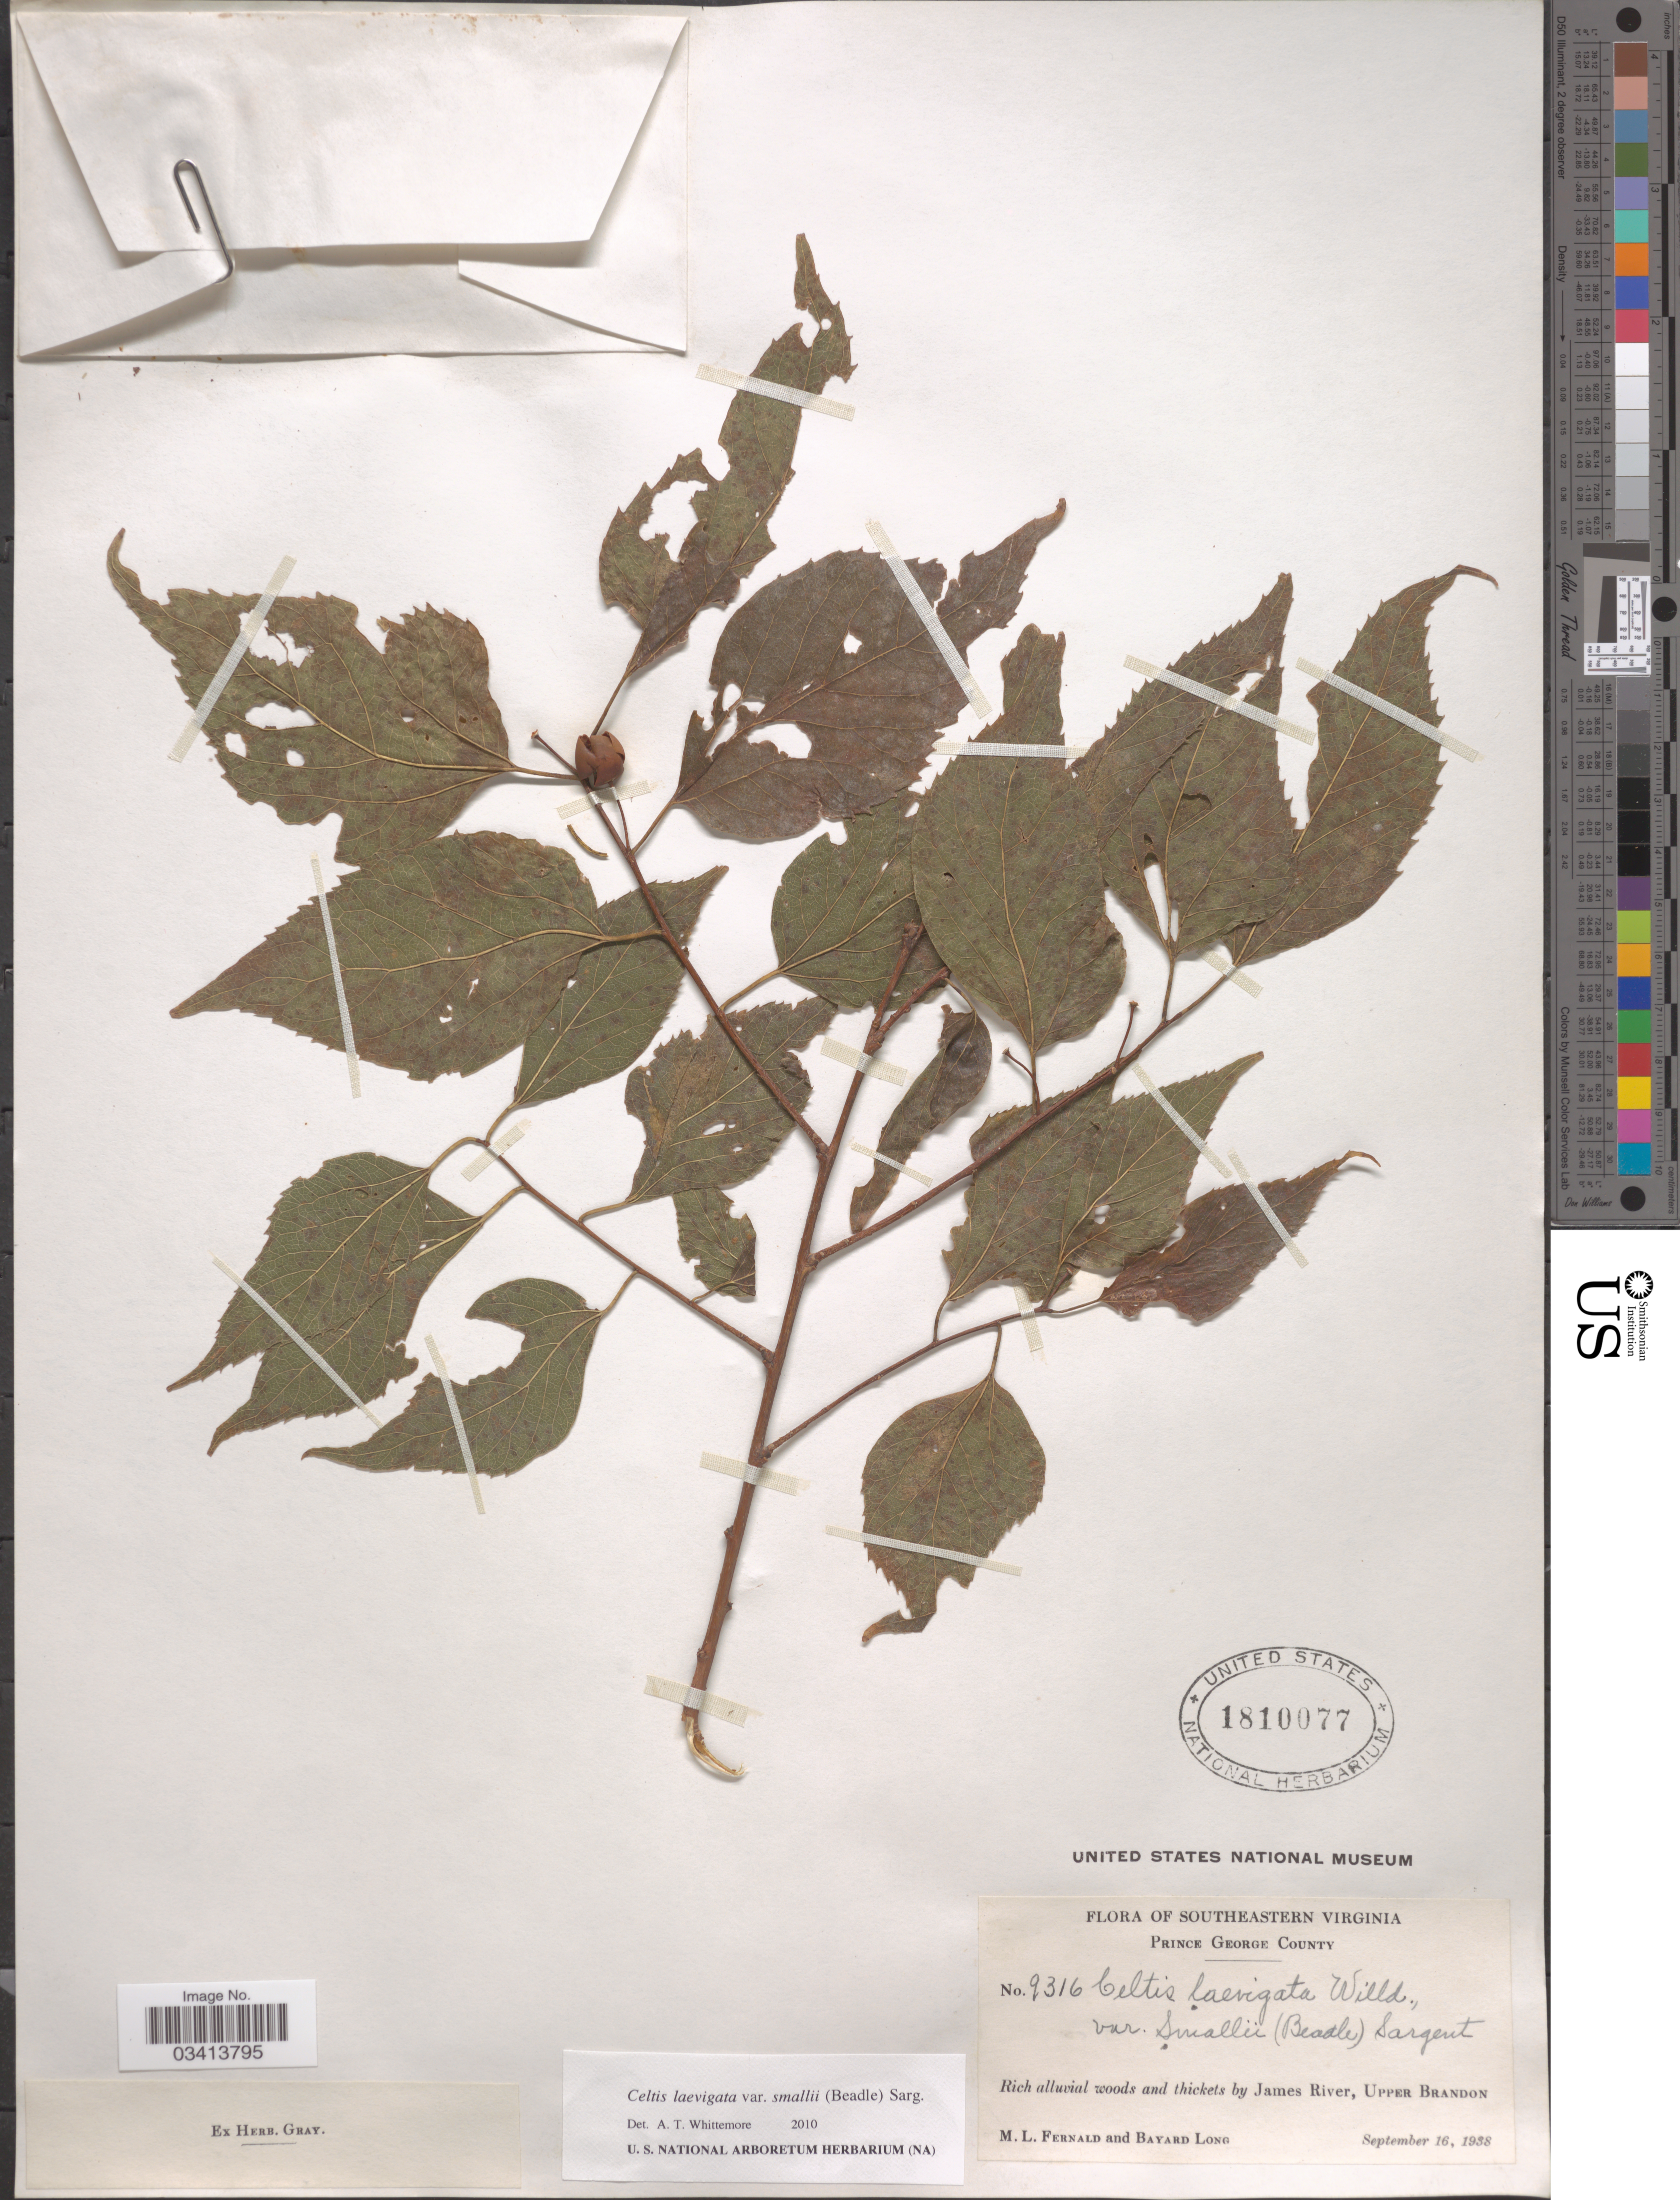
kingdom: Plantae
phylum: Tracheophyta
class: Magnoliopsida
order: Rosales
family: Cannabaceae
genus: Celtis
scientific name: Celtis laevigata var. smallii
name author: (Beadle) Sarg.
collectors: M. L. Fernald & B. Long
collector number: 9316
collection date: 1938-09-16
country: United States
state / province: Virginia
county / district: Prince George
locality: Southeastern Virginia. Prince George County. Rich alluvial woods and thickets by James River, Upper Brandon.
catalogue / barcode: US 1810077